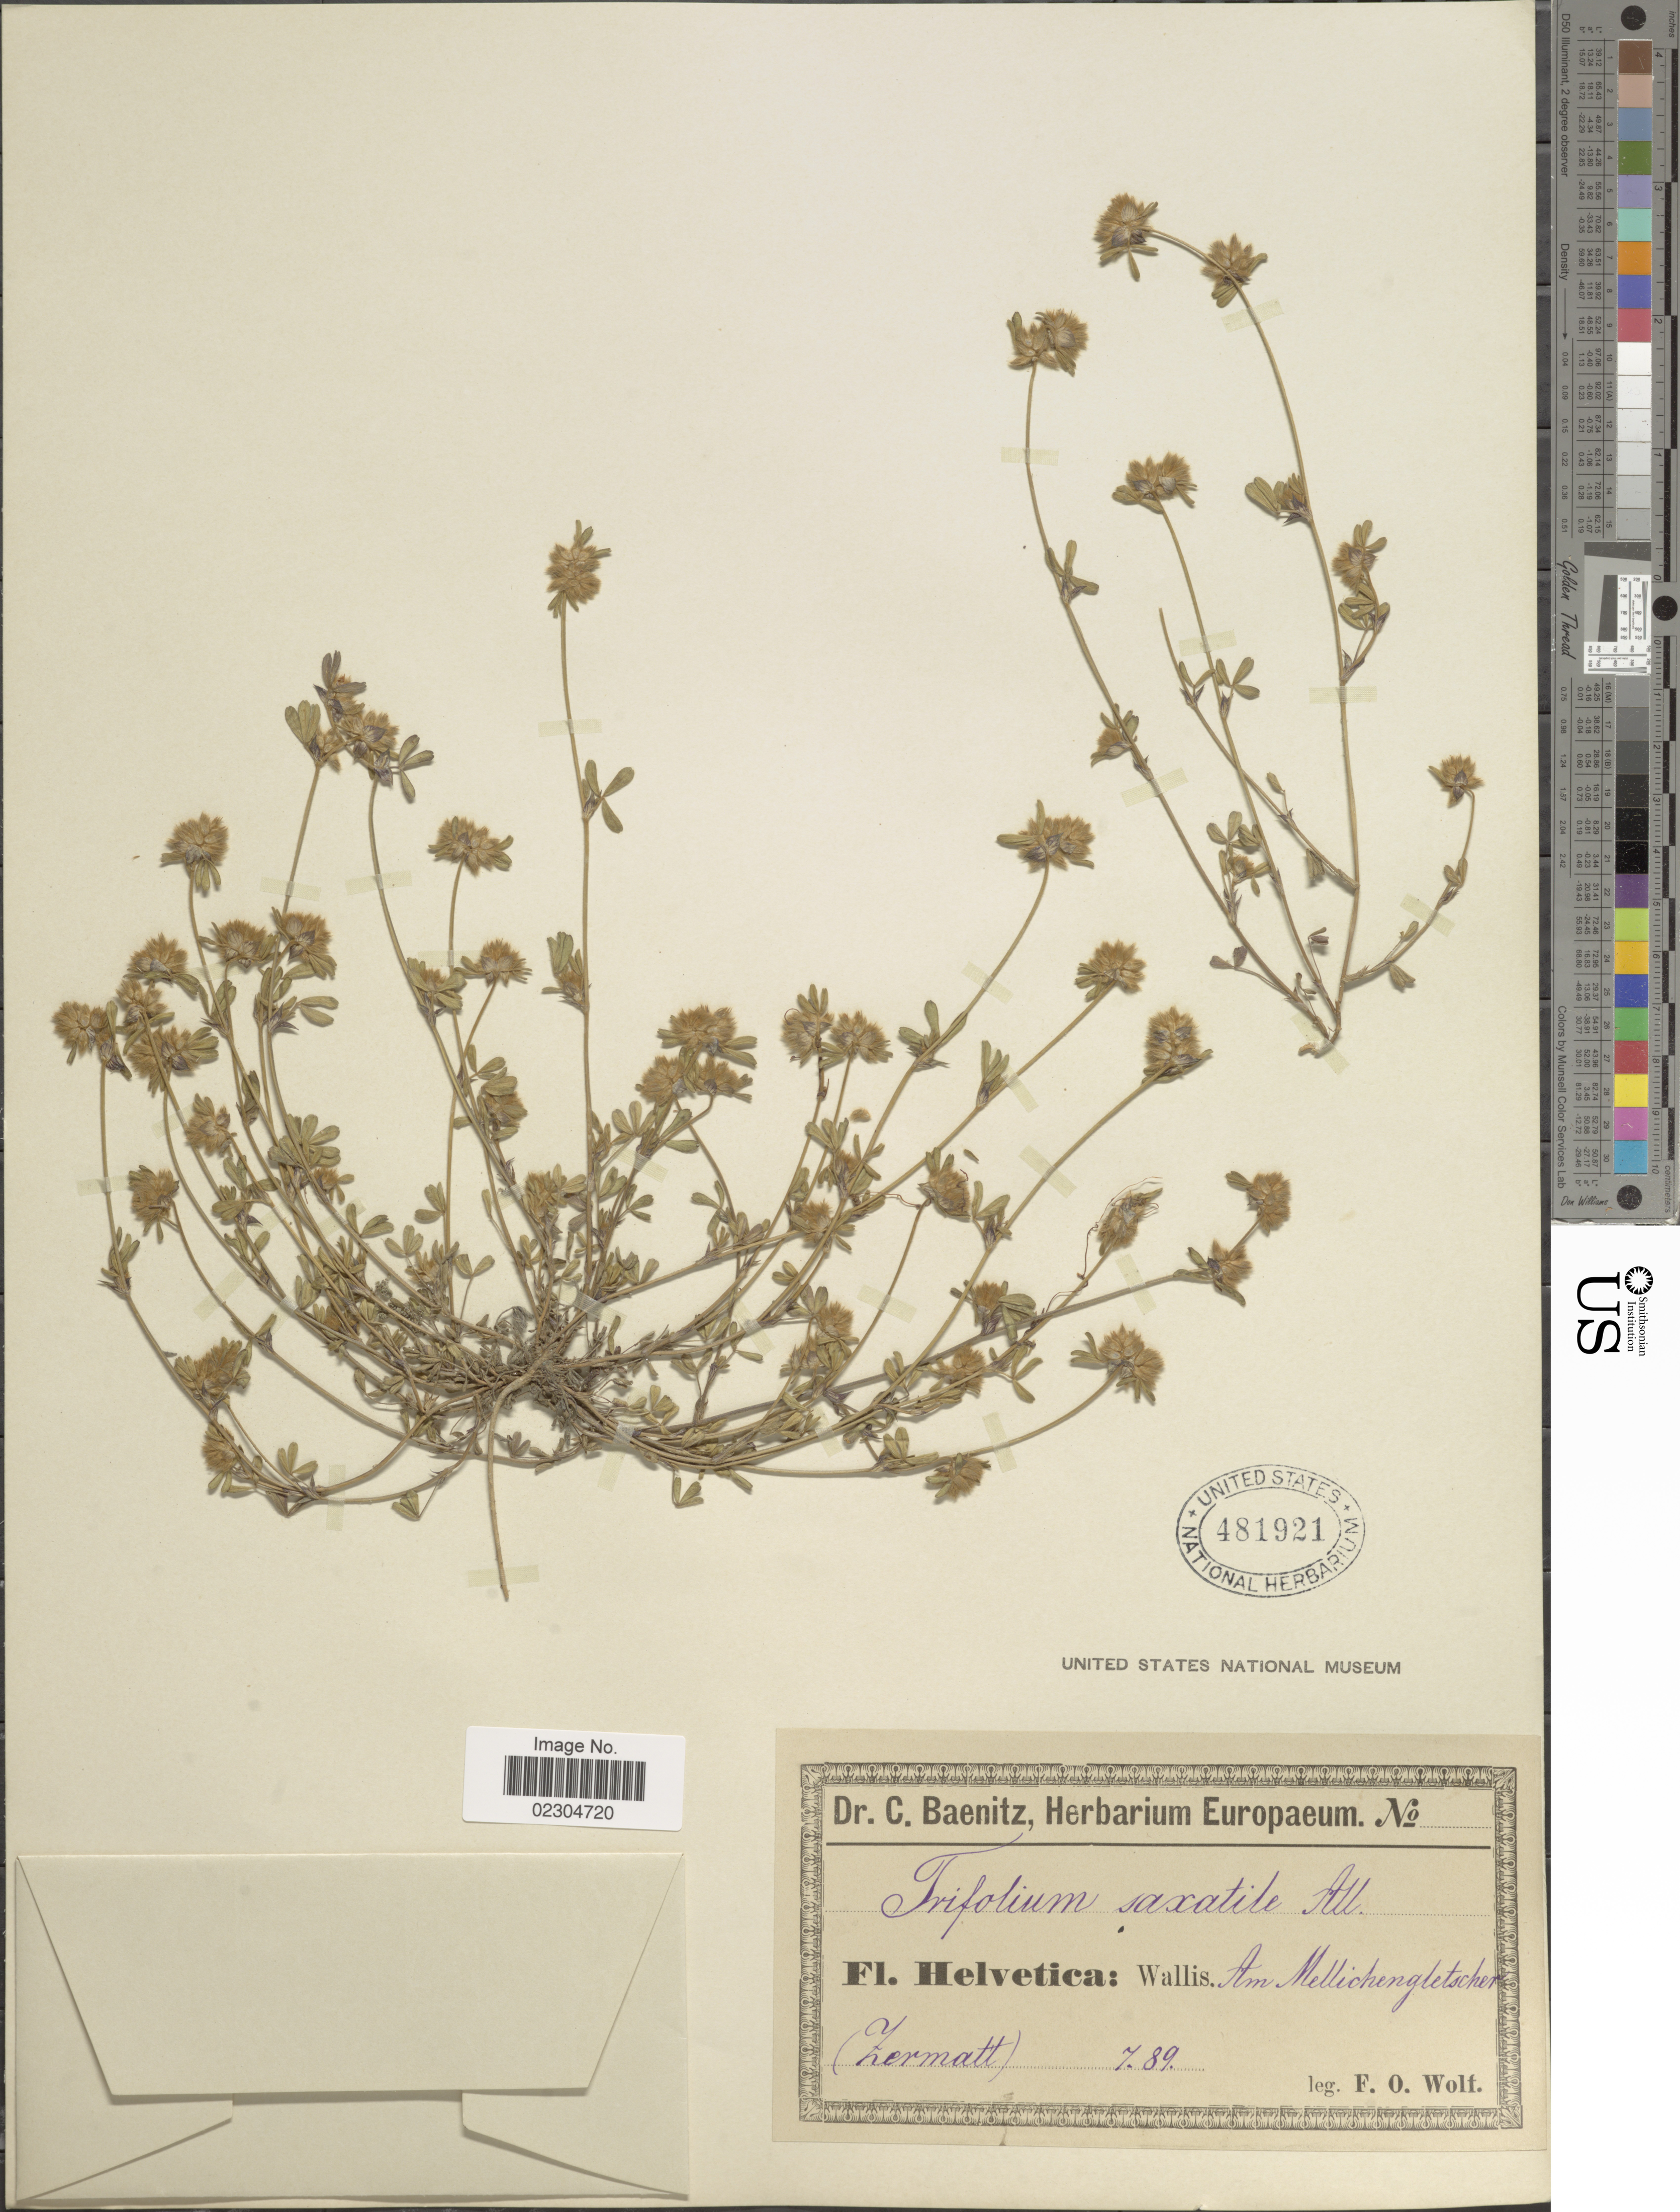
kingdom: Plantae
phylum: Tracheophyta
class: Magnoliopsida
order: Fabales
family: Fabaceae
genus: Trifolium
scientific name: Trifolium saxatile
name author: All.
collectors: F. Wolf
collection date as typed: Transcribed d/m/y: /7/89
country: Switzerland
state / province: Valais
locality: Helvetica: Wallis, Am Mellichengletscher (Zermatt)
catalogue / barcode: US 481921